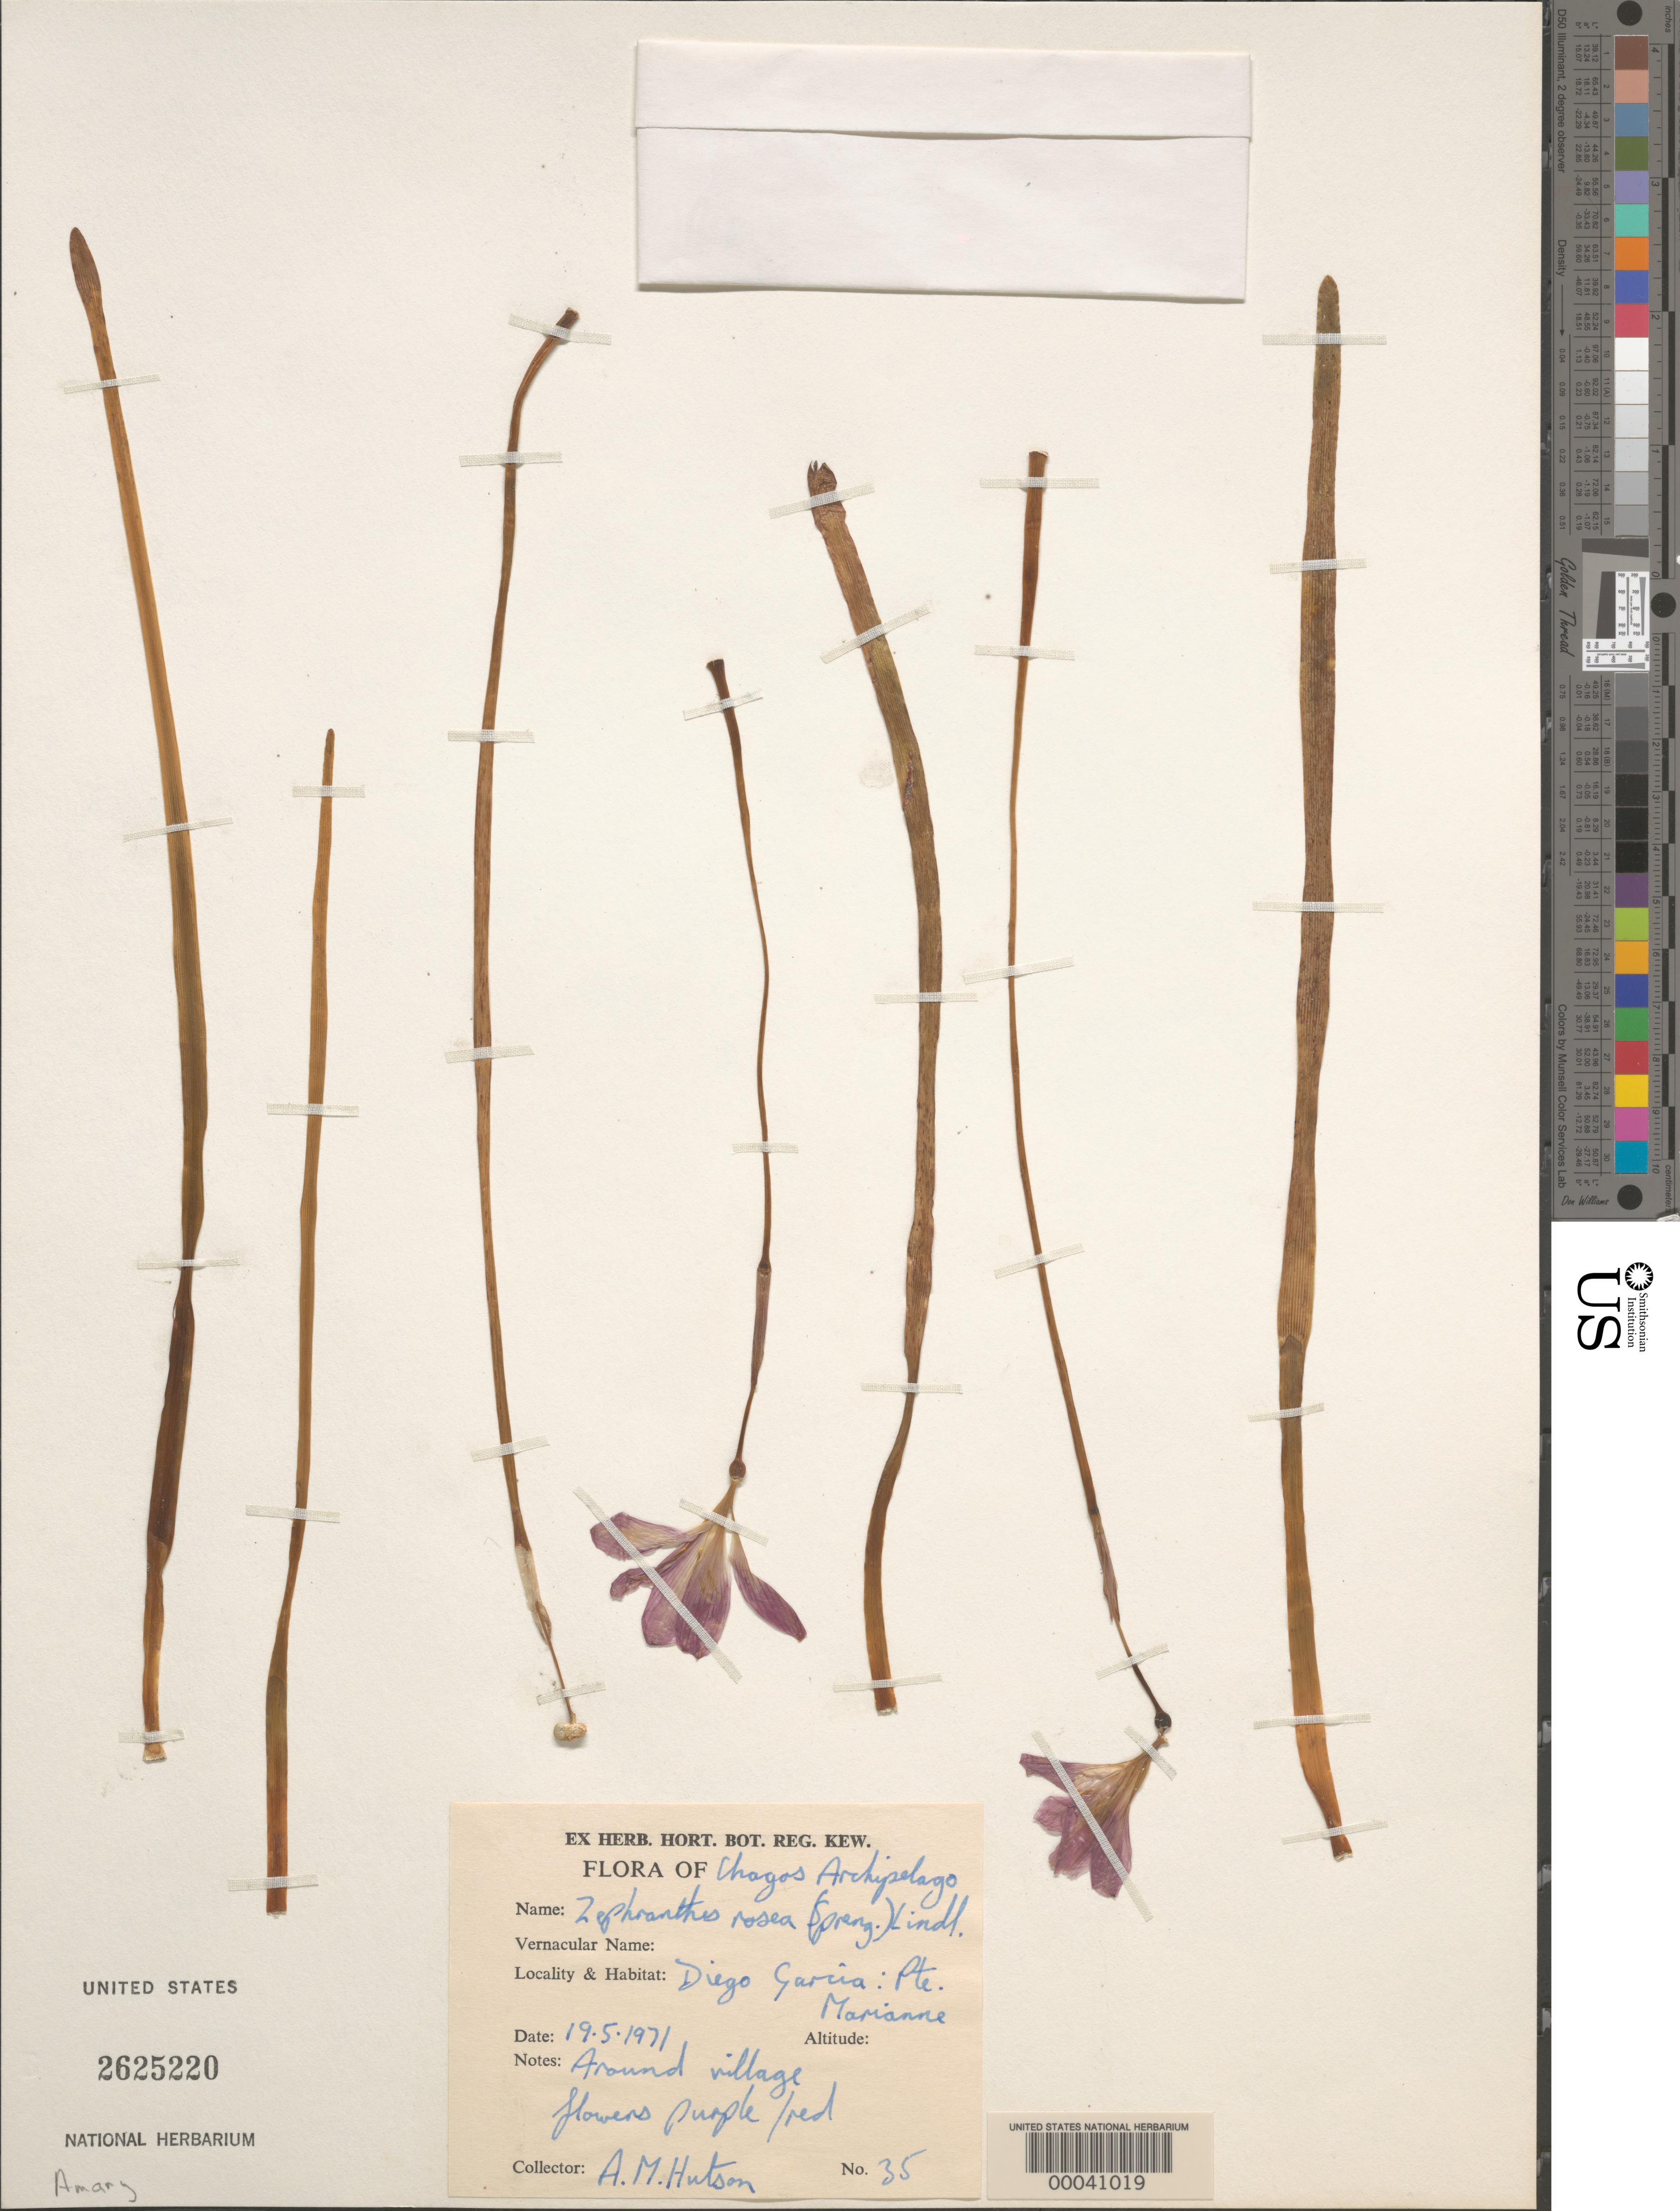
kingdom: Plantae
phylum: Tracheophyta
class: Liliopsida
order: Asparagales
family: Amaryllidaceae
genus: Zephyranthes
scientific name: Zephyranthes rosea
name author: Lindl.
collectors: A. Hutson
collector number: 35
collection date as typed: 19 May 1971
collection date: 1971-05-19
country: British Indian Ocean Territory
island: Diego Garcia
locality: Pt. Marianne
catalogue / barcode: US 2625220